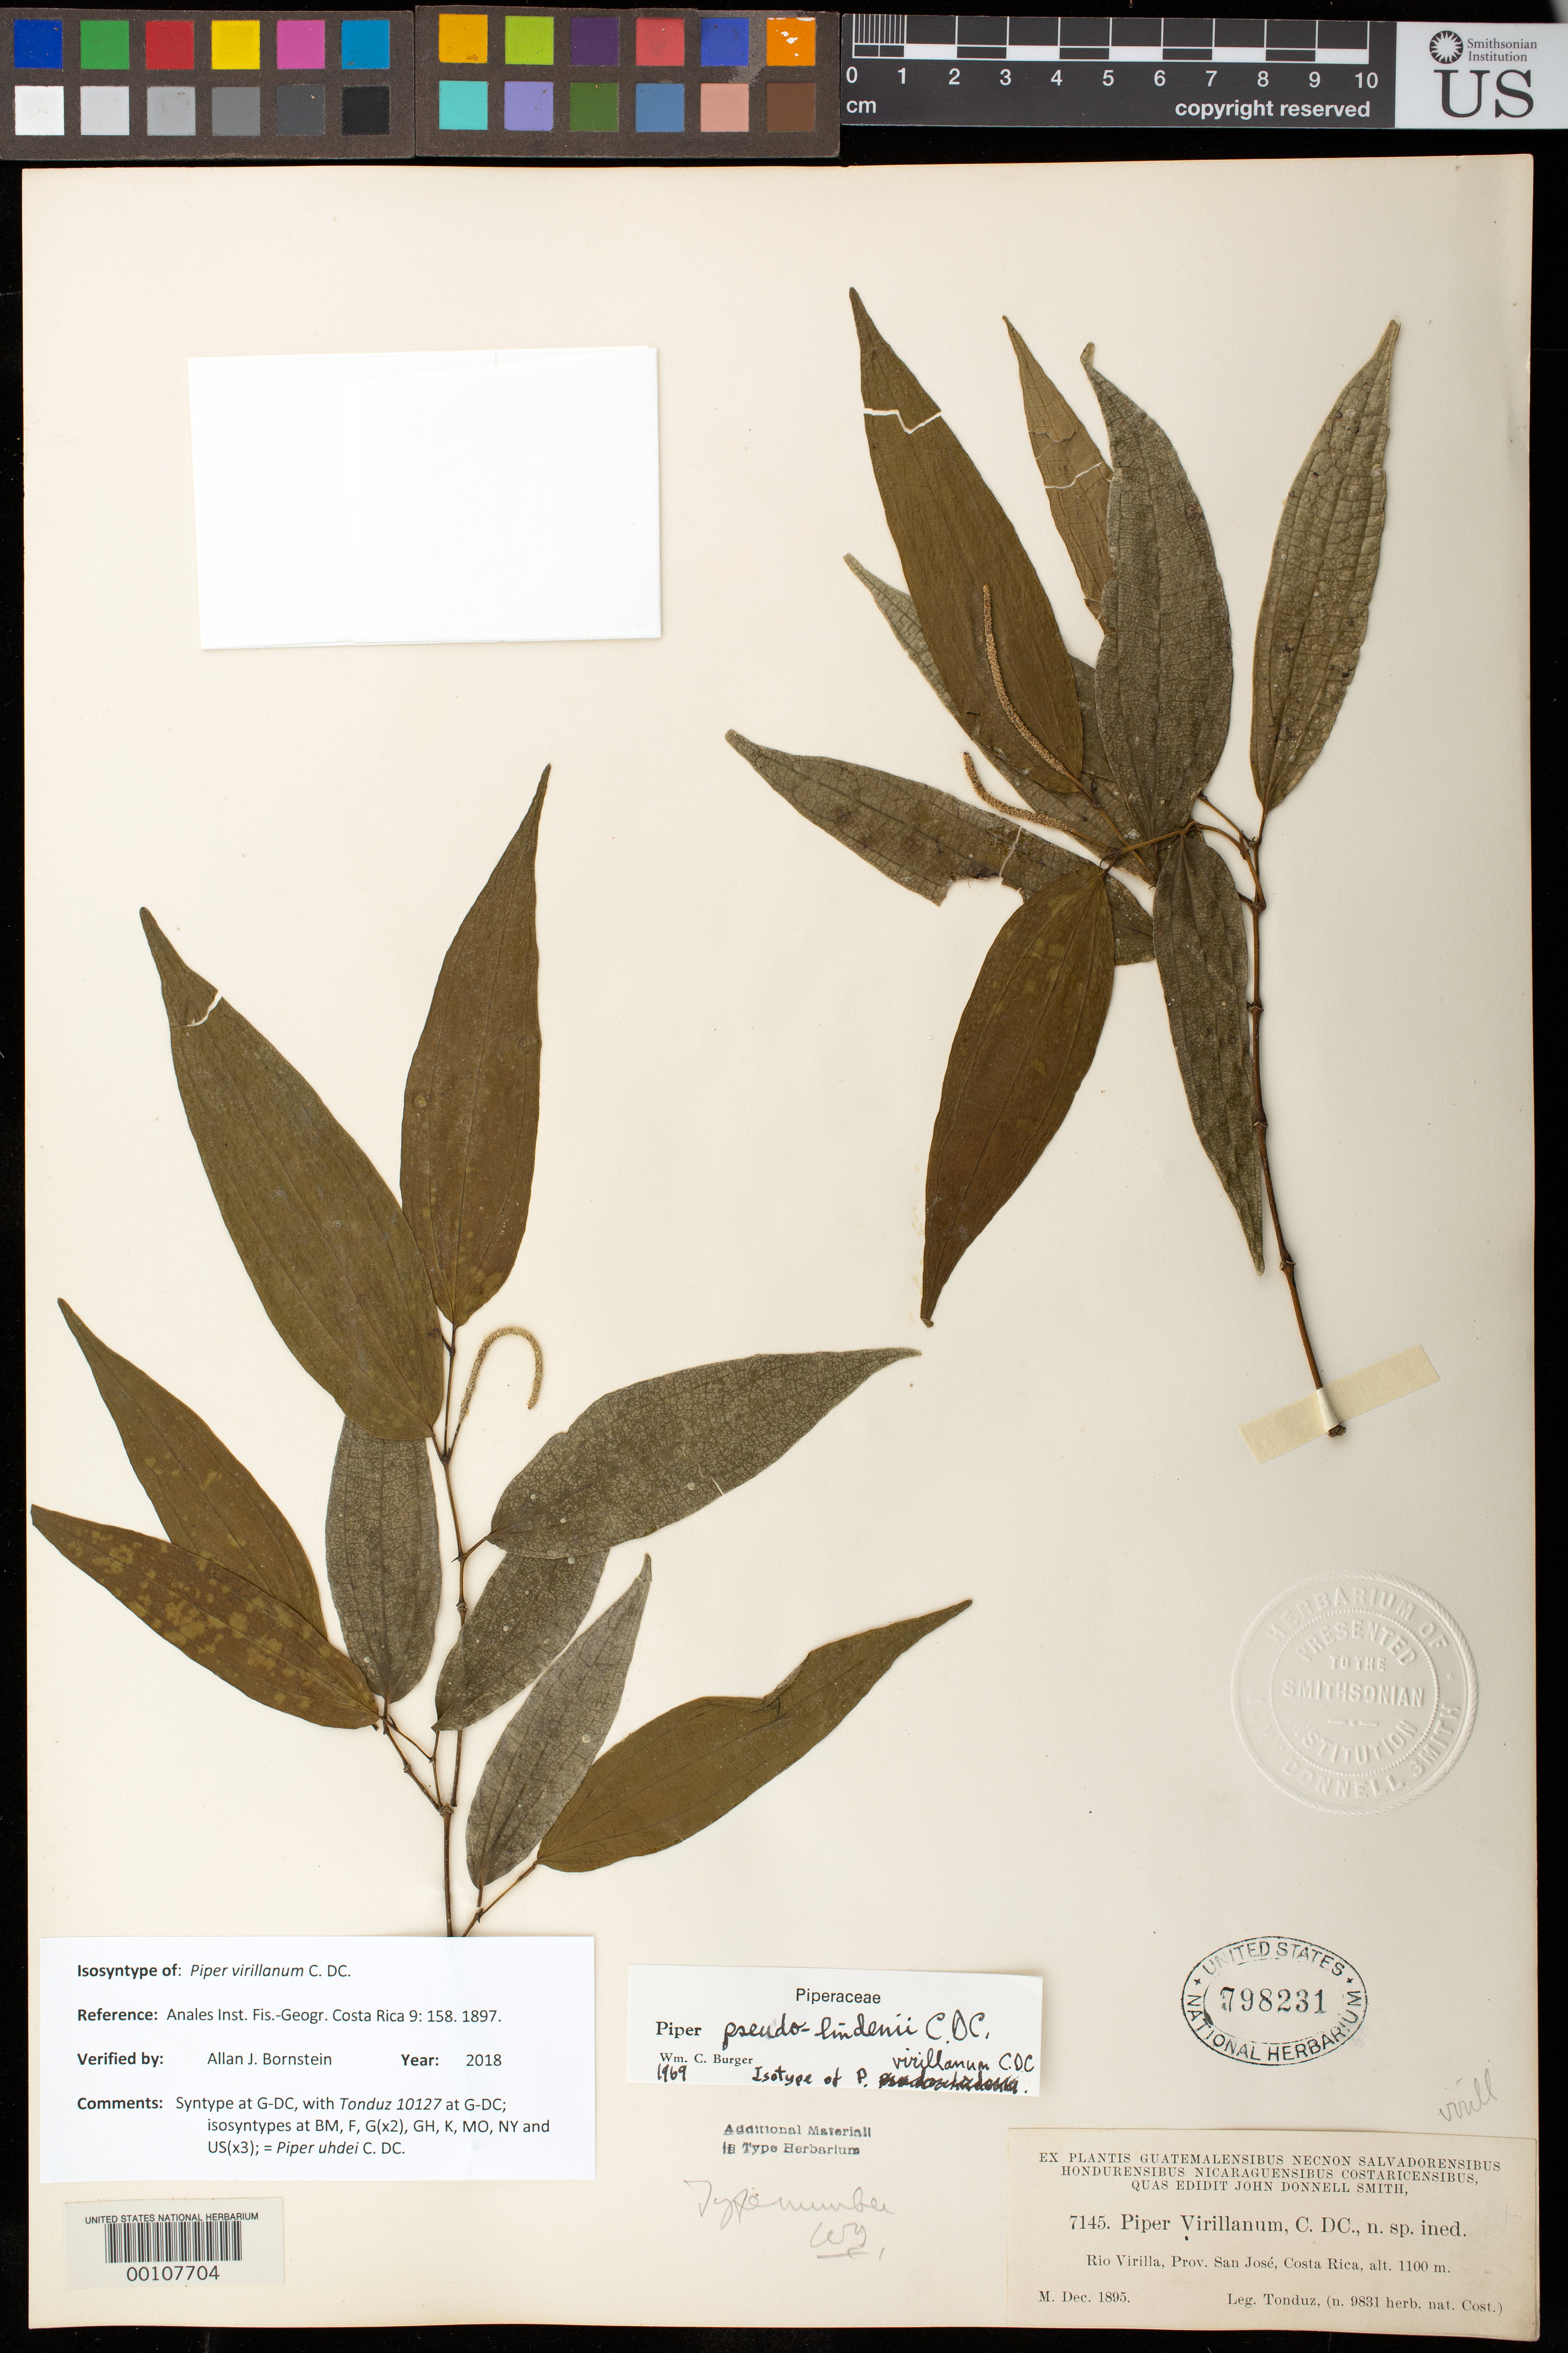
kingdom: Plantae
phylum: Tracheophyta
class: Magnoliopsida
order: Piperales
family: Piperaceae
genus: Piper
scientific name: Piper virillanum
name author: C. DC.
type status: Isosyntype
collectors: A. Tonduz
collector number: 9831 [Donn. Sm. 7145]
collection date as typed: Dec 1895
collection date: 1895-12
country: Costa Rica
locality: Rio Virilla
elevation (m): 1100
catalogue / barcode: US 798231